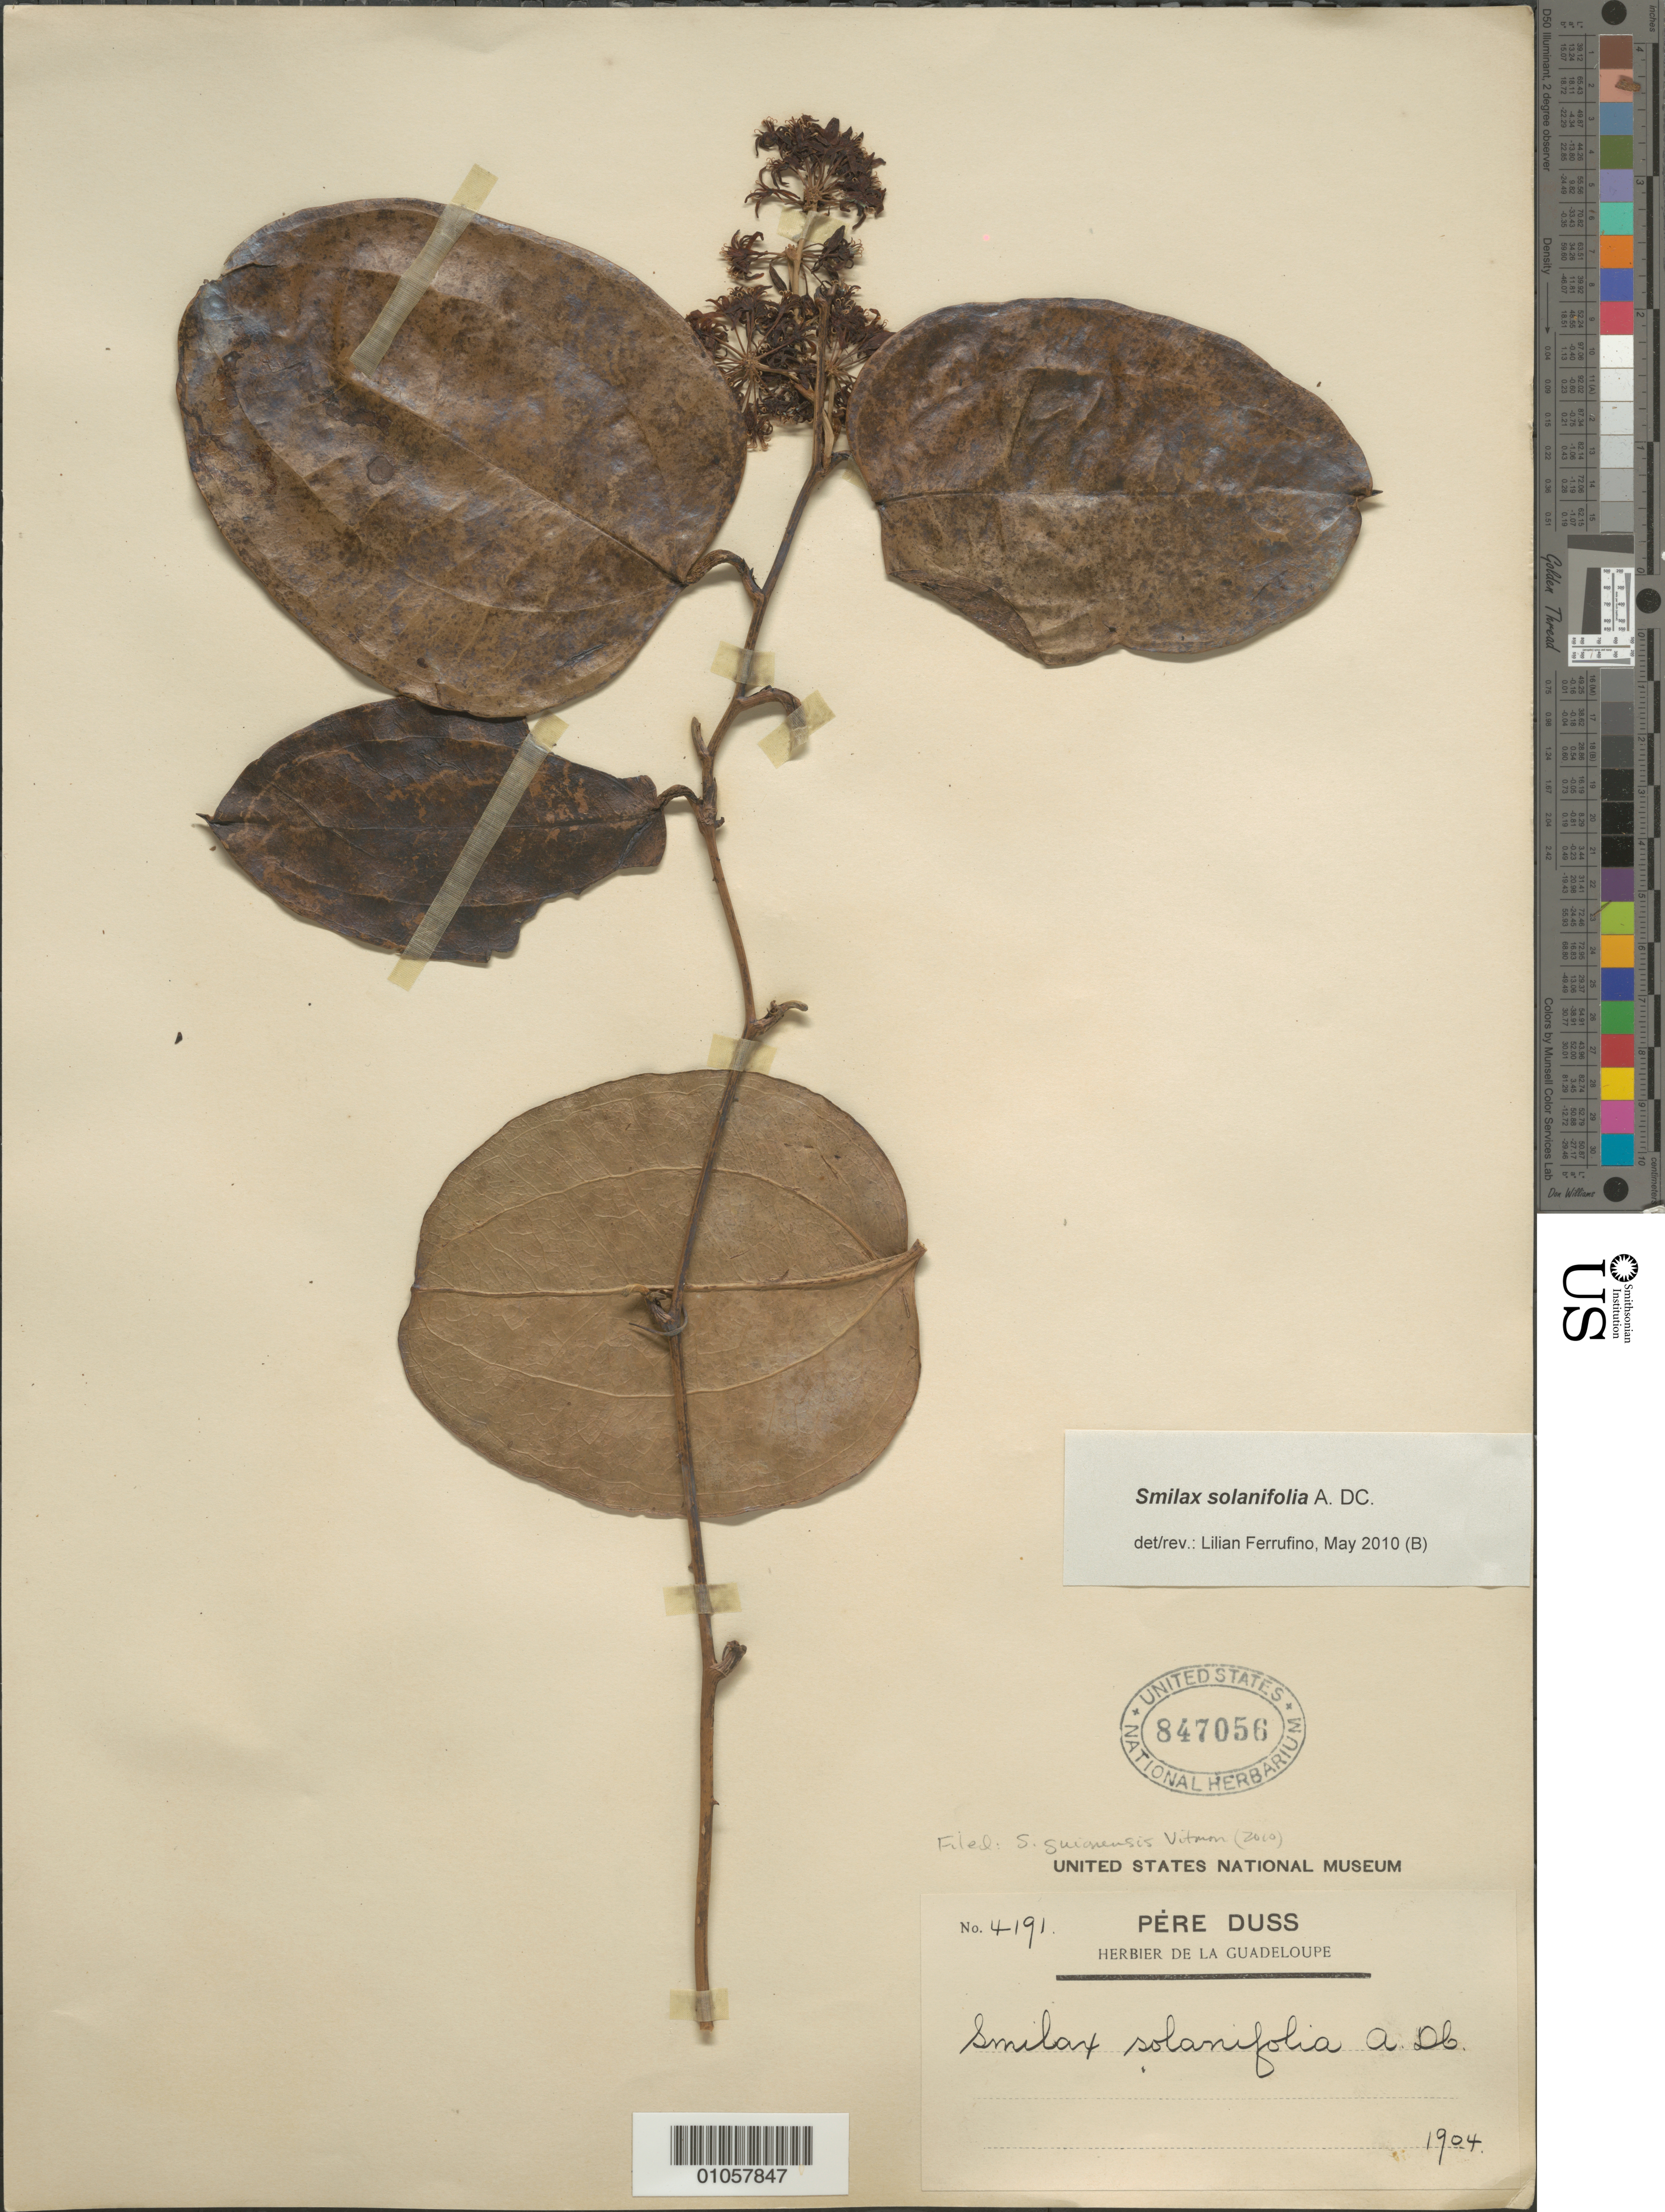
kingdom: Plantae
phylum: Tracheophyta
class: Liliopsida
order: Liliales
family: Smilacaceae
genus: Smilax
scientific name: Smilax guianensis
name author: Vitman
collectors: Père Duss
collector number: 4191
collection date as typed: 1904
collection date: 1904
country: Guadeloupe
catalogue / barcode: US 847056